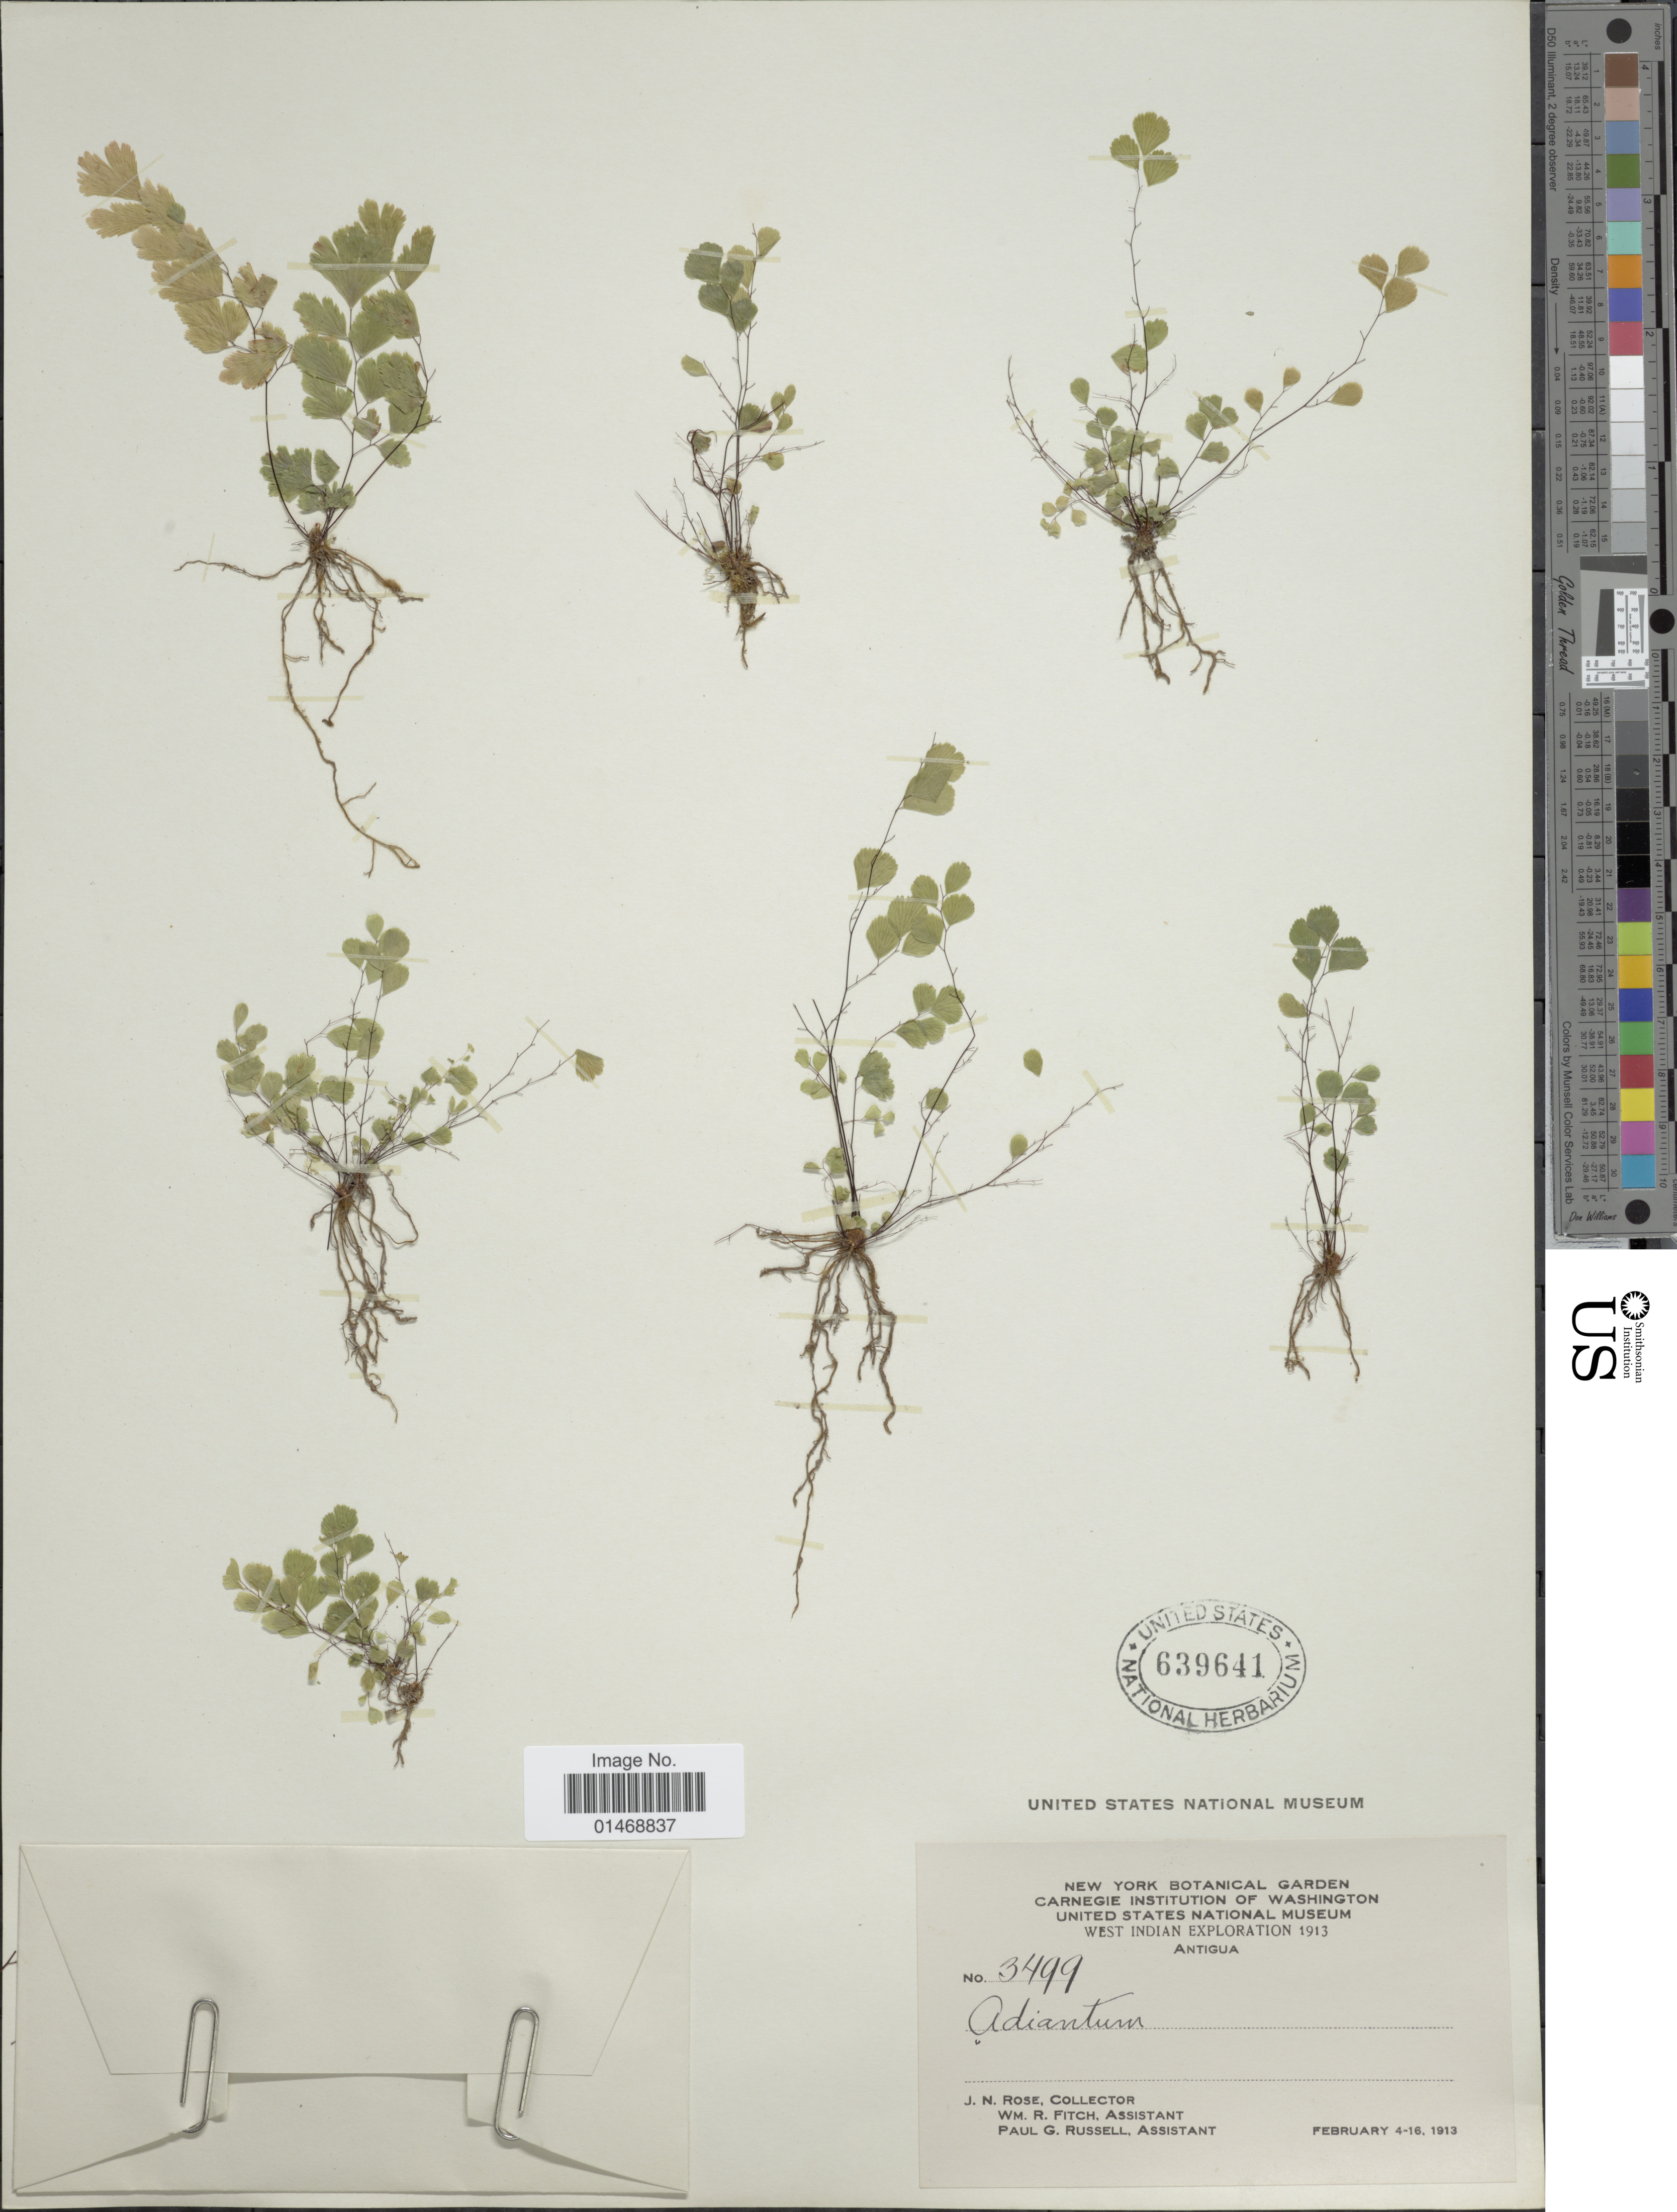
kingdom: Plantae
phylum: Tracheophyta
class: Polypodiopsida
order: Polypodiales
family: Pteridaceae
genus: Adiantum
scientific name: Adiantum fragile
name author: Sw.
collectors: J. N. Rose, W. R. Fitch & P. G. Russell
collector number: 3499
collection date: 1913-02-04/1913-02-16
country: Antigua and Barbuda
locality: Antigua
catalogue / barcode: US 639641